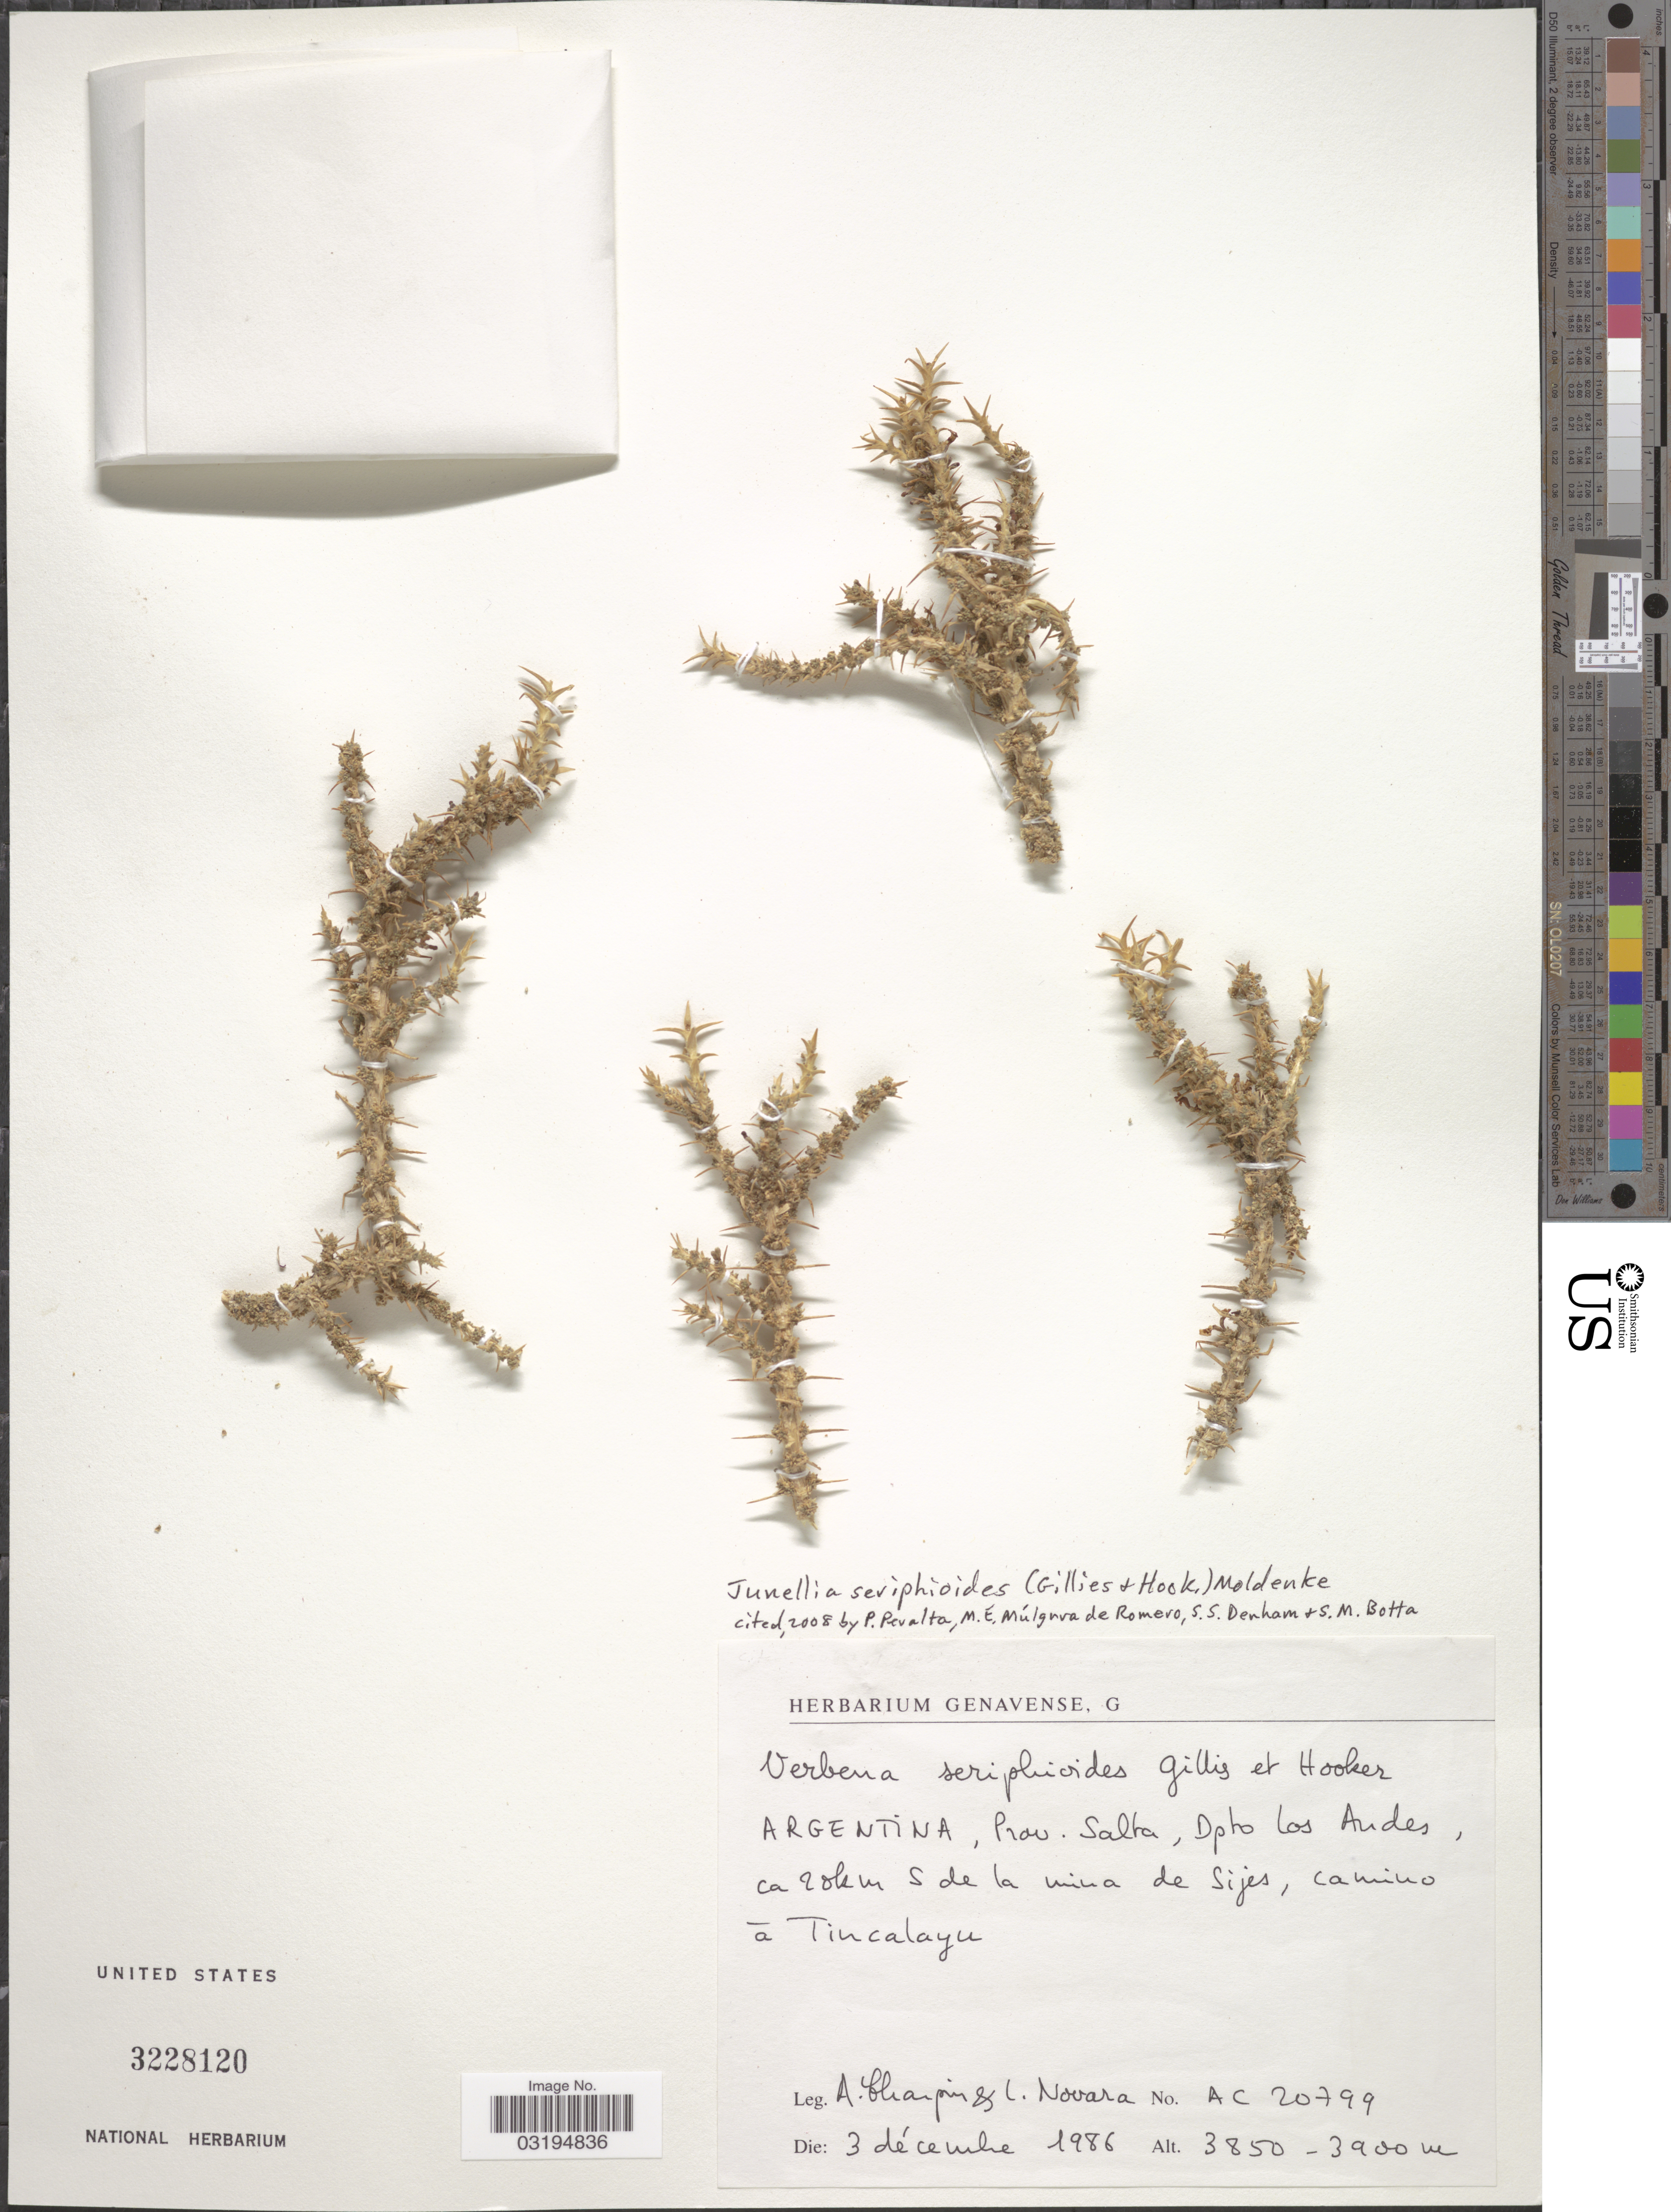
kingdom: Plantae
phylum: Tracheophyta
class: Magnoliopsida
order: Lamiales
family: Verbenaceae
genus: Junellia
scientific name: Junellia seriphioides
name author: (Gillies & Hook.) Moldenke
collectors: A. Charpin & L. Novara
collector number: AC20799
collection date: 1986-12-03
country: Argentina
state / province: Salta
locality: Dpto los Andes, ca 20km S de la mina de Sijes, camino á Tincalayu.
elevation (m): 3850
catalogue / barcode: US 3228120